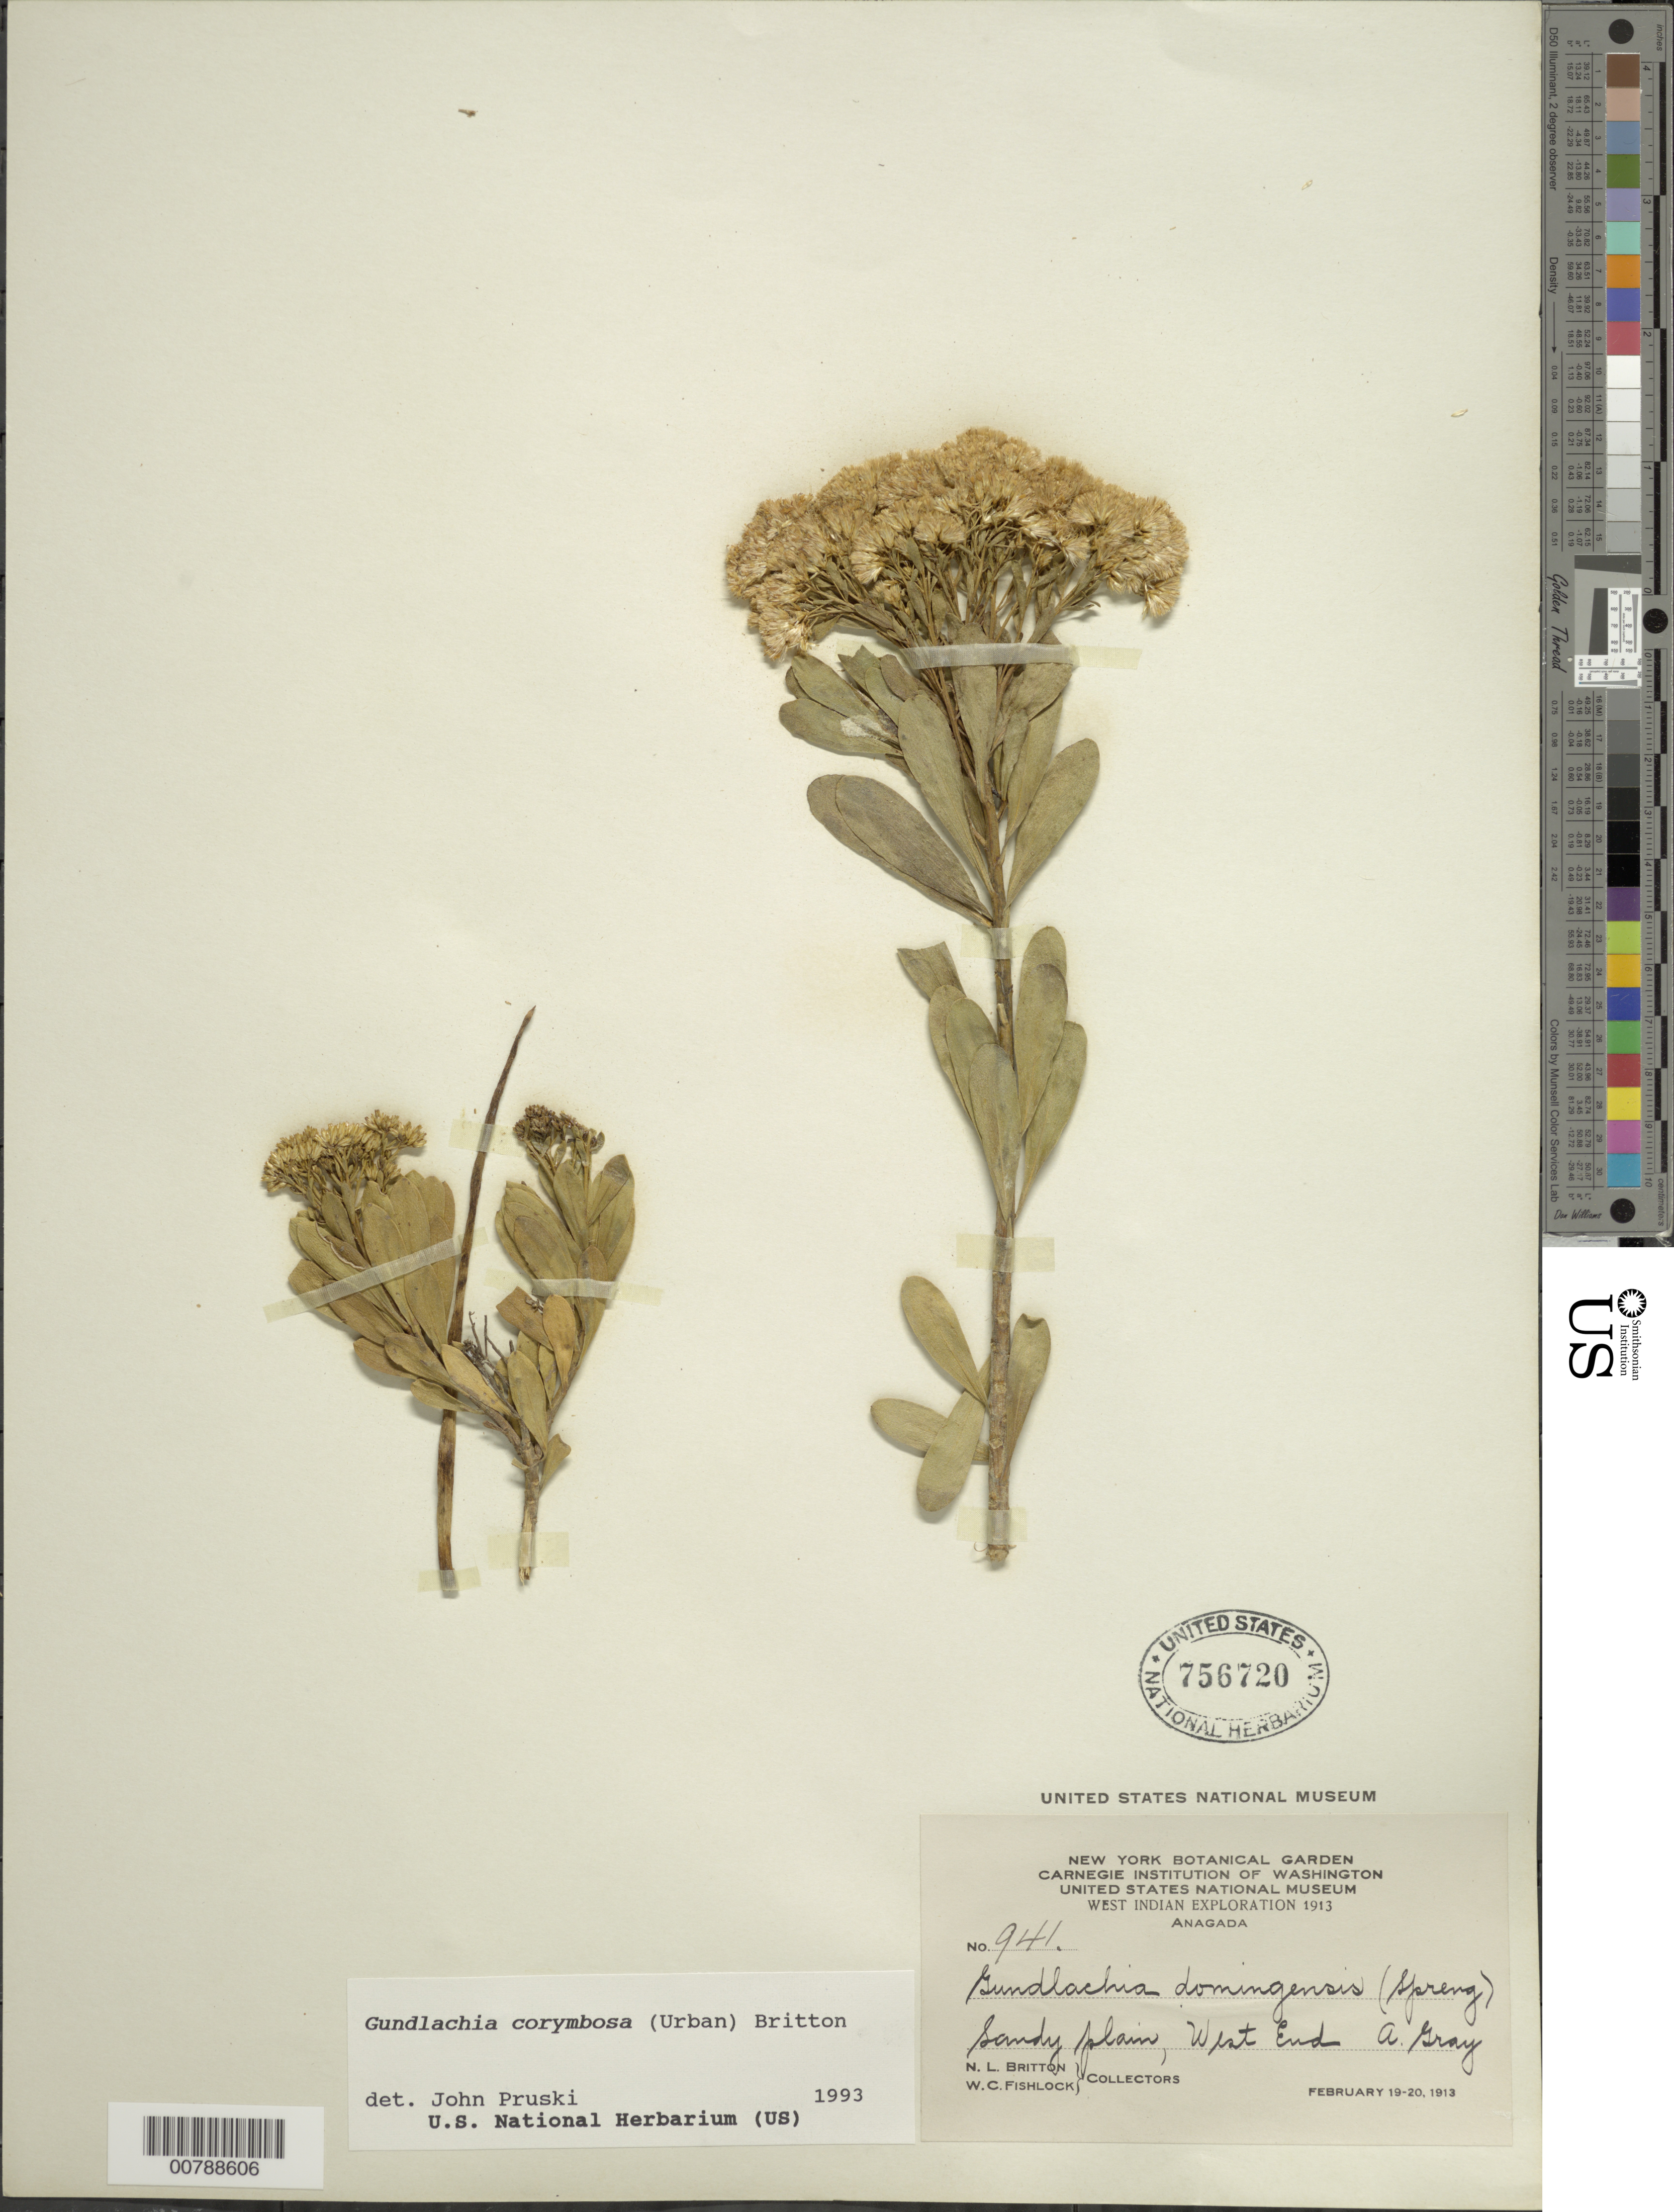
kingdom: Plantae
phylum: Tracheophyta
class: Magnoliopsida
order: Asterales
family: Asteraceae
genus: Gundlachia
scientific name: Gundlachia corymbosa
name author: (Urb.) Britton ex Bold.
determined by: Pruski, J. F.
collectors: N. Britton & W. Fishlock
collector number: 941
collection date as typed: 19 Feb 1913 to 20 Feb 1913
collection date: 1913-02-19/1913-02-20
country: British Virgin Islands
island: Anegada I.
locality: Sandy plain, West End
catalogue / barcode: US 756720